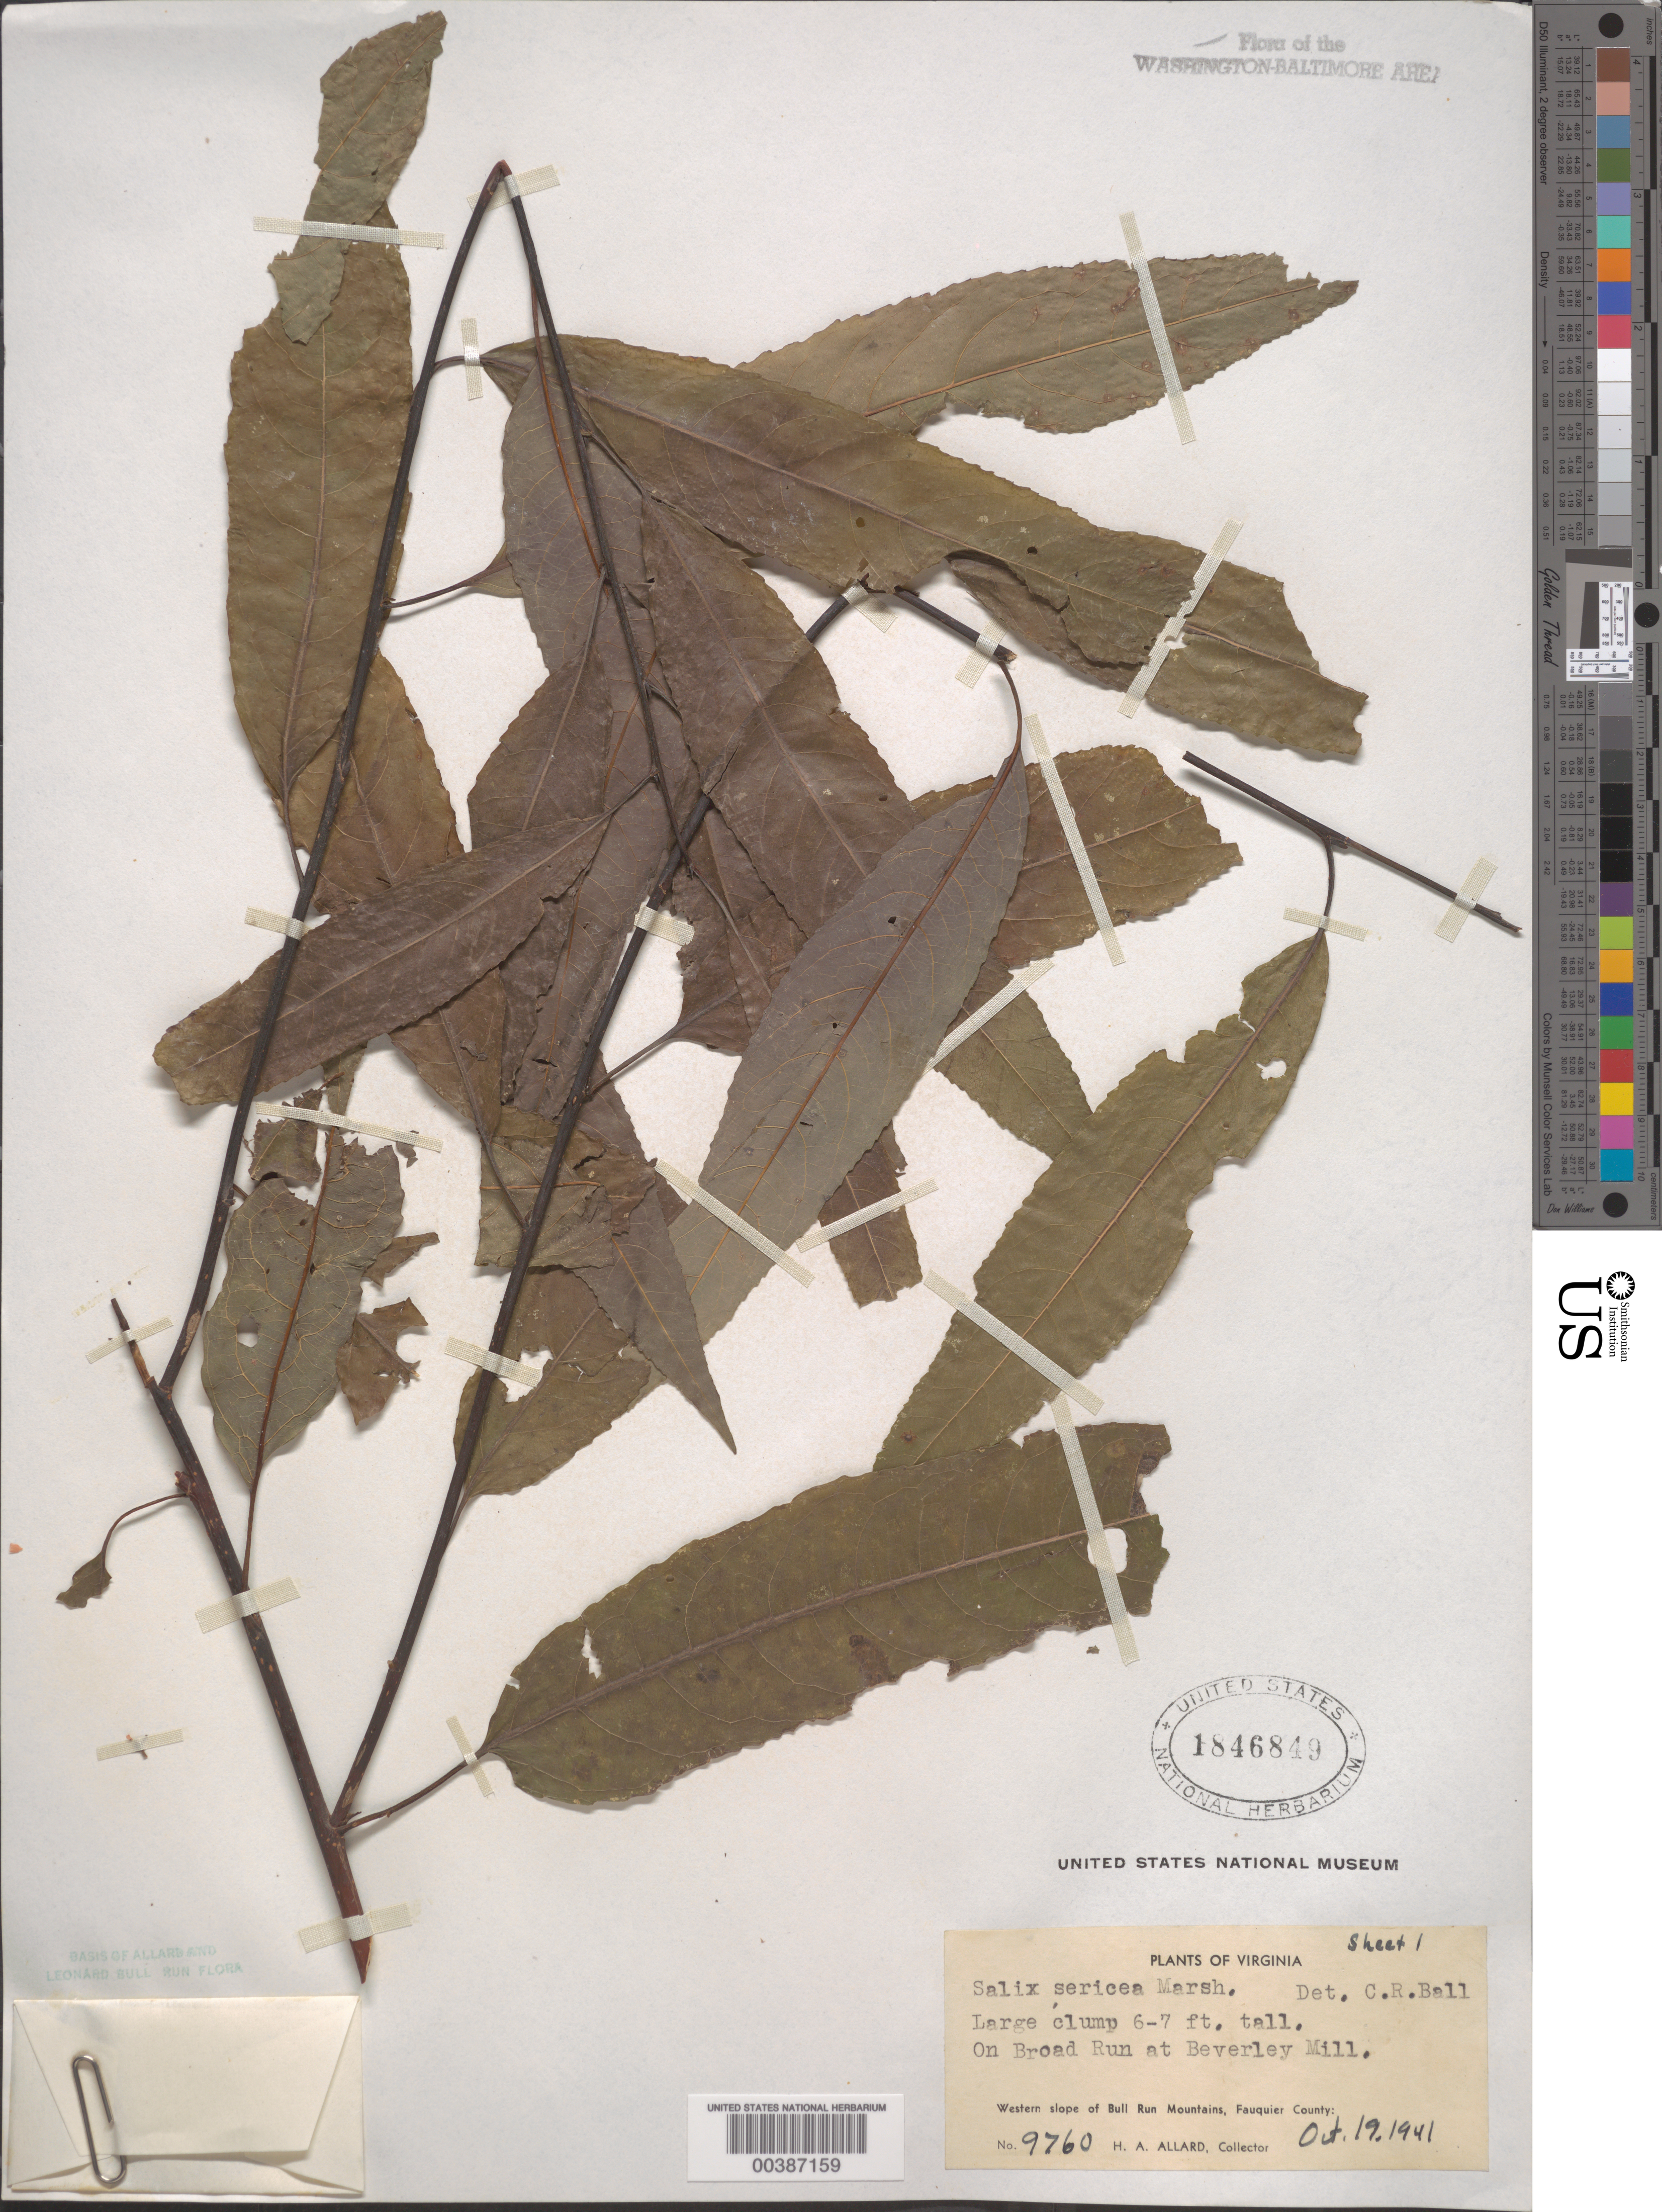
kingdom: Plantae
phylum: Tracheophyta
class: Magnoliopsida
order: Malpighiales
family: Salicaceae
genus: Salix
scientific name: Salix sericea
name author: Marshall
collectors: H. A. Allard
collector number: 9760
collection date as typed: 19 Oct 1941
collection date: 1941-10-19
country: United States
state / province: Virginia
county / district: Fauquier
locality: Broad Run, Beverley Mill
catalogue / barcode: US 1846849